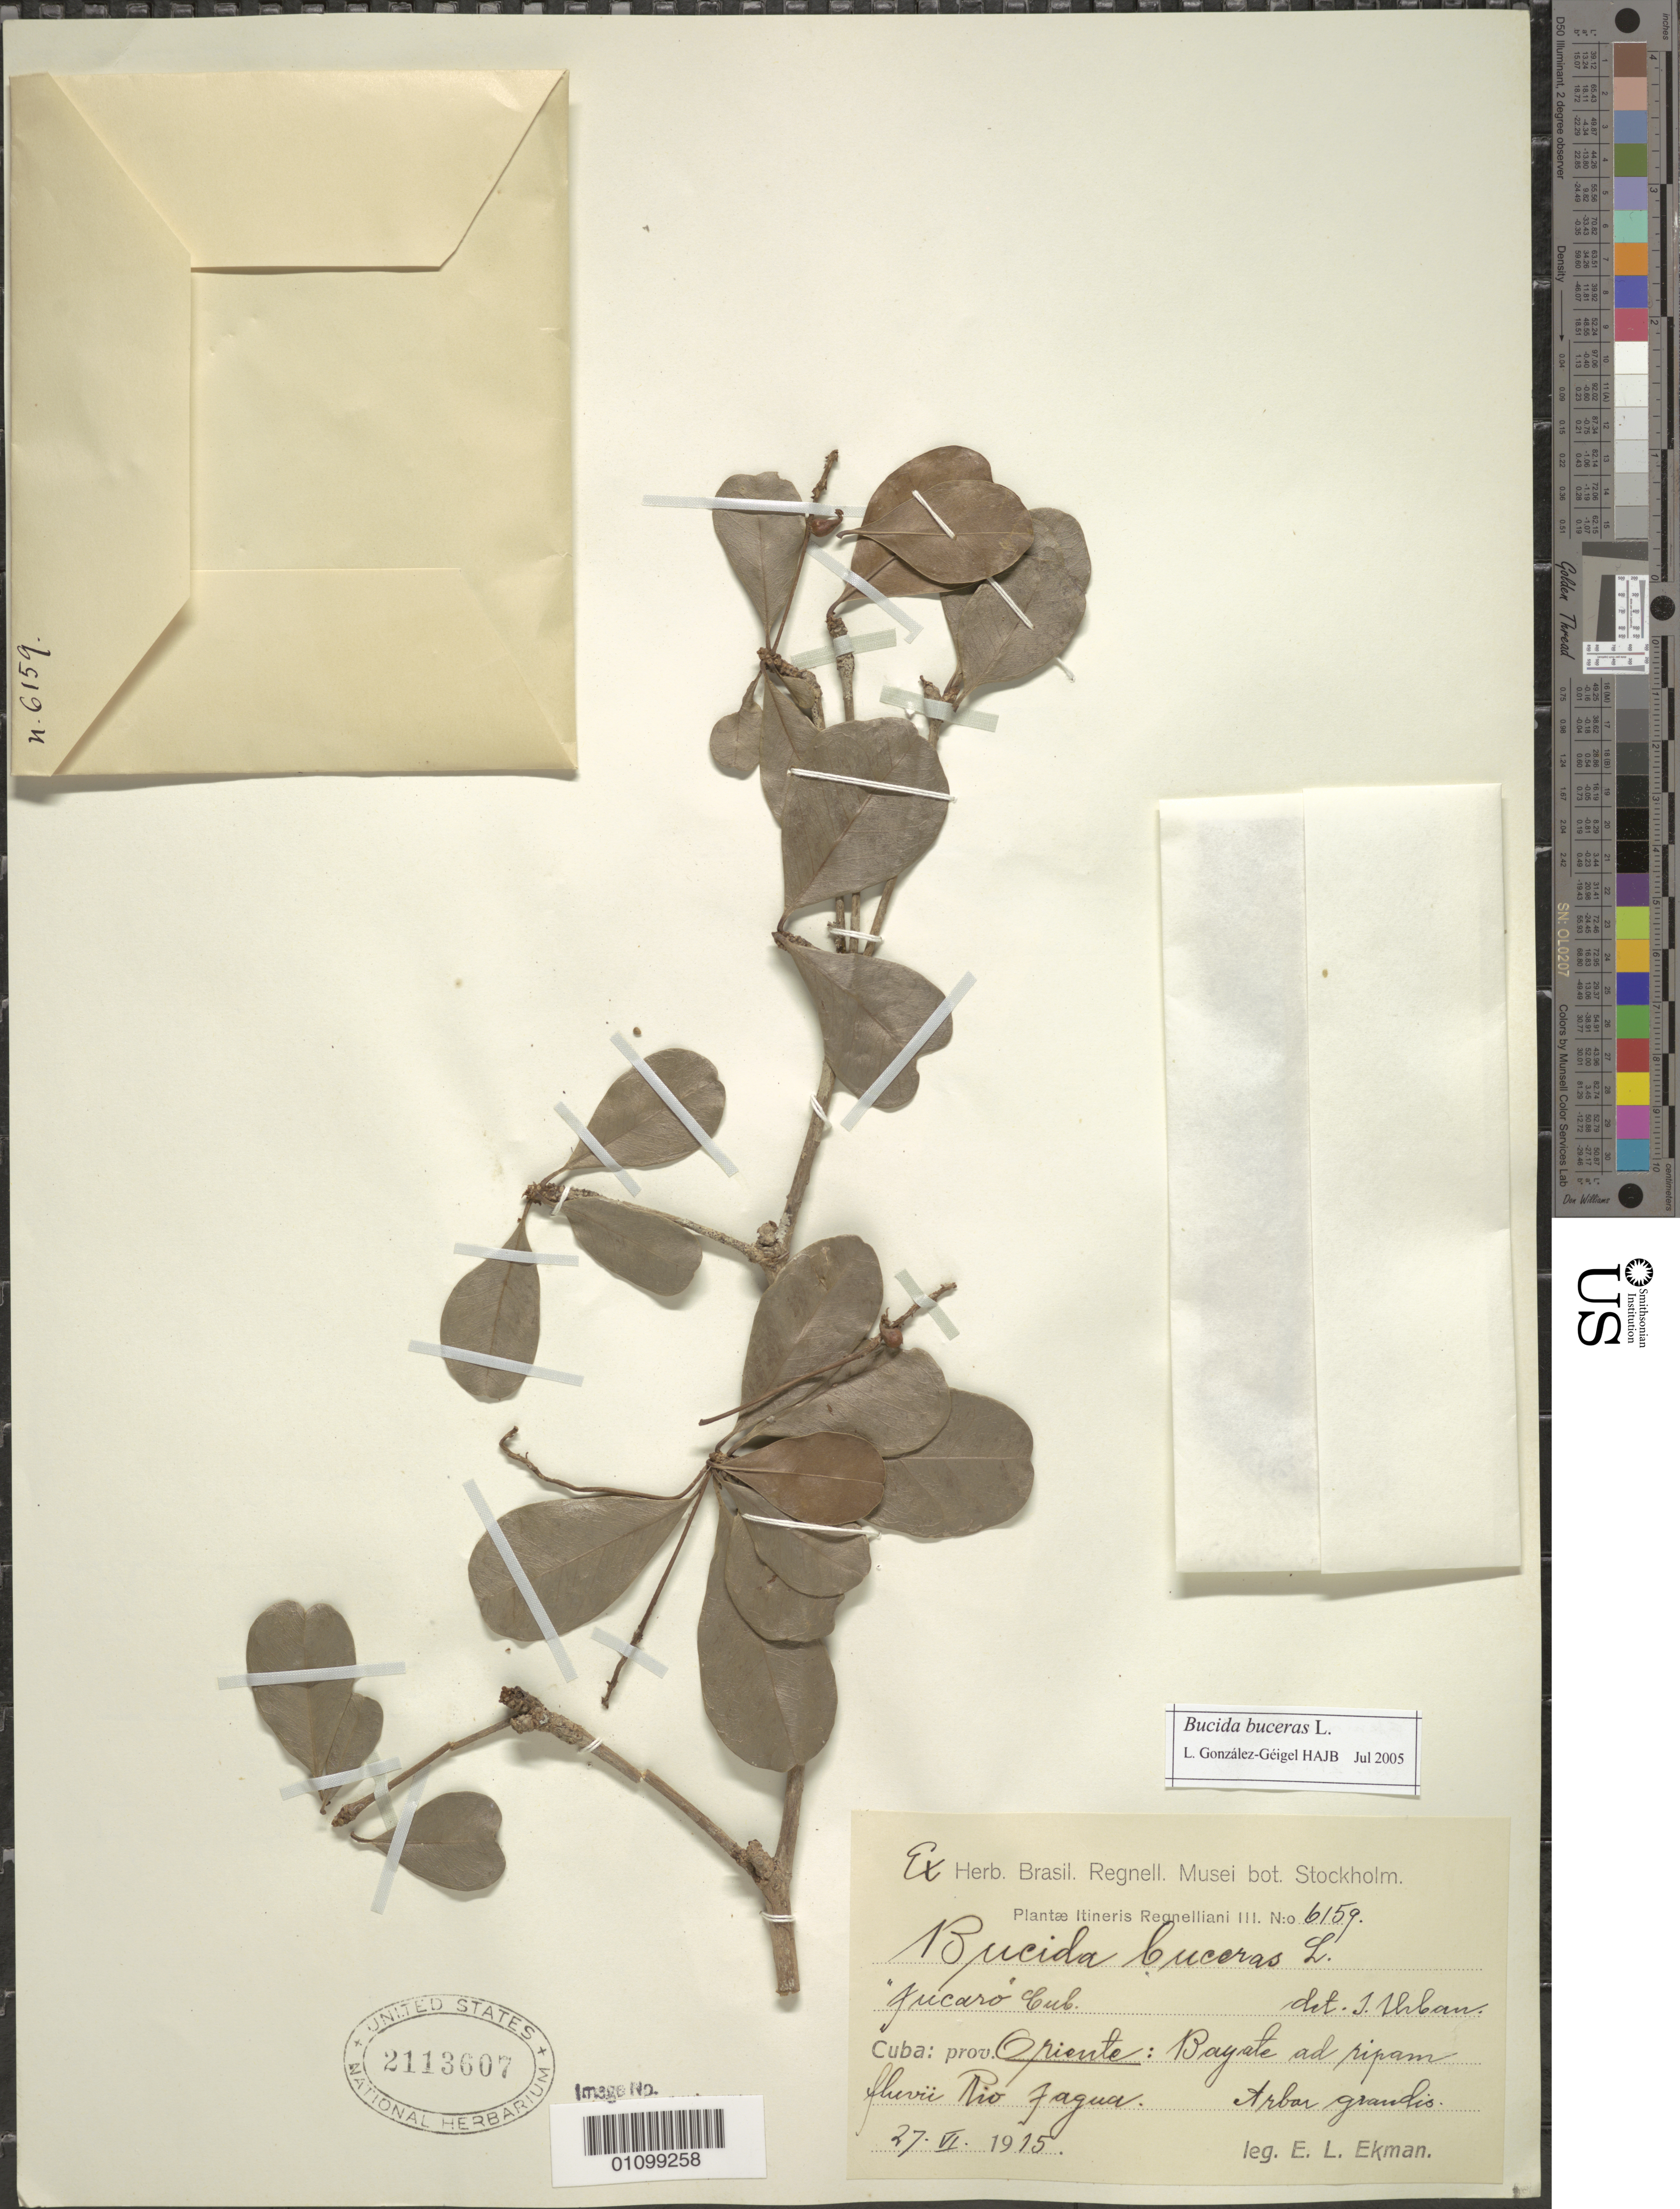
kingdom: Plantae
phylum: Tracheophyta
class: Magnoliopsida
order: Myrtales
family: Combretaceae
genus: Terminalia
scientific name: Terminalia buceras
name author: (L.) C. Wright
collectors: E. L. Ekman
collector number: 6159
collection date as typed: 27 Jun 1915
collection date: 1915-06-27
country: Cuba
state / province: Oriente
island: Cuba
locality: Bayate ad ripam Shevii Rio Jagua Arbor grandio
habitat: Jucaro Cub.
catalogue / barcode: US 2113607